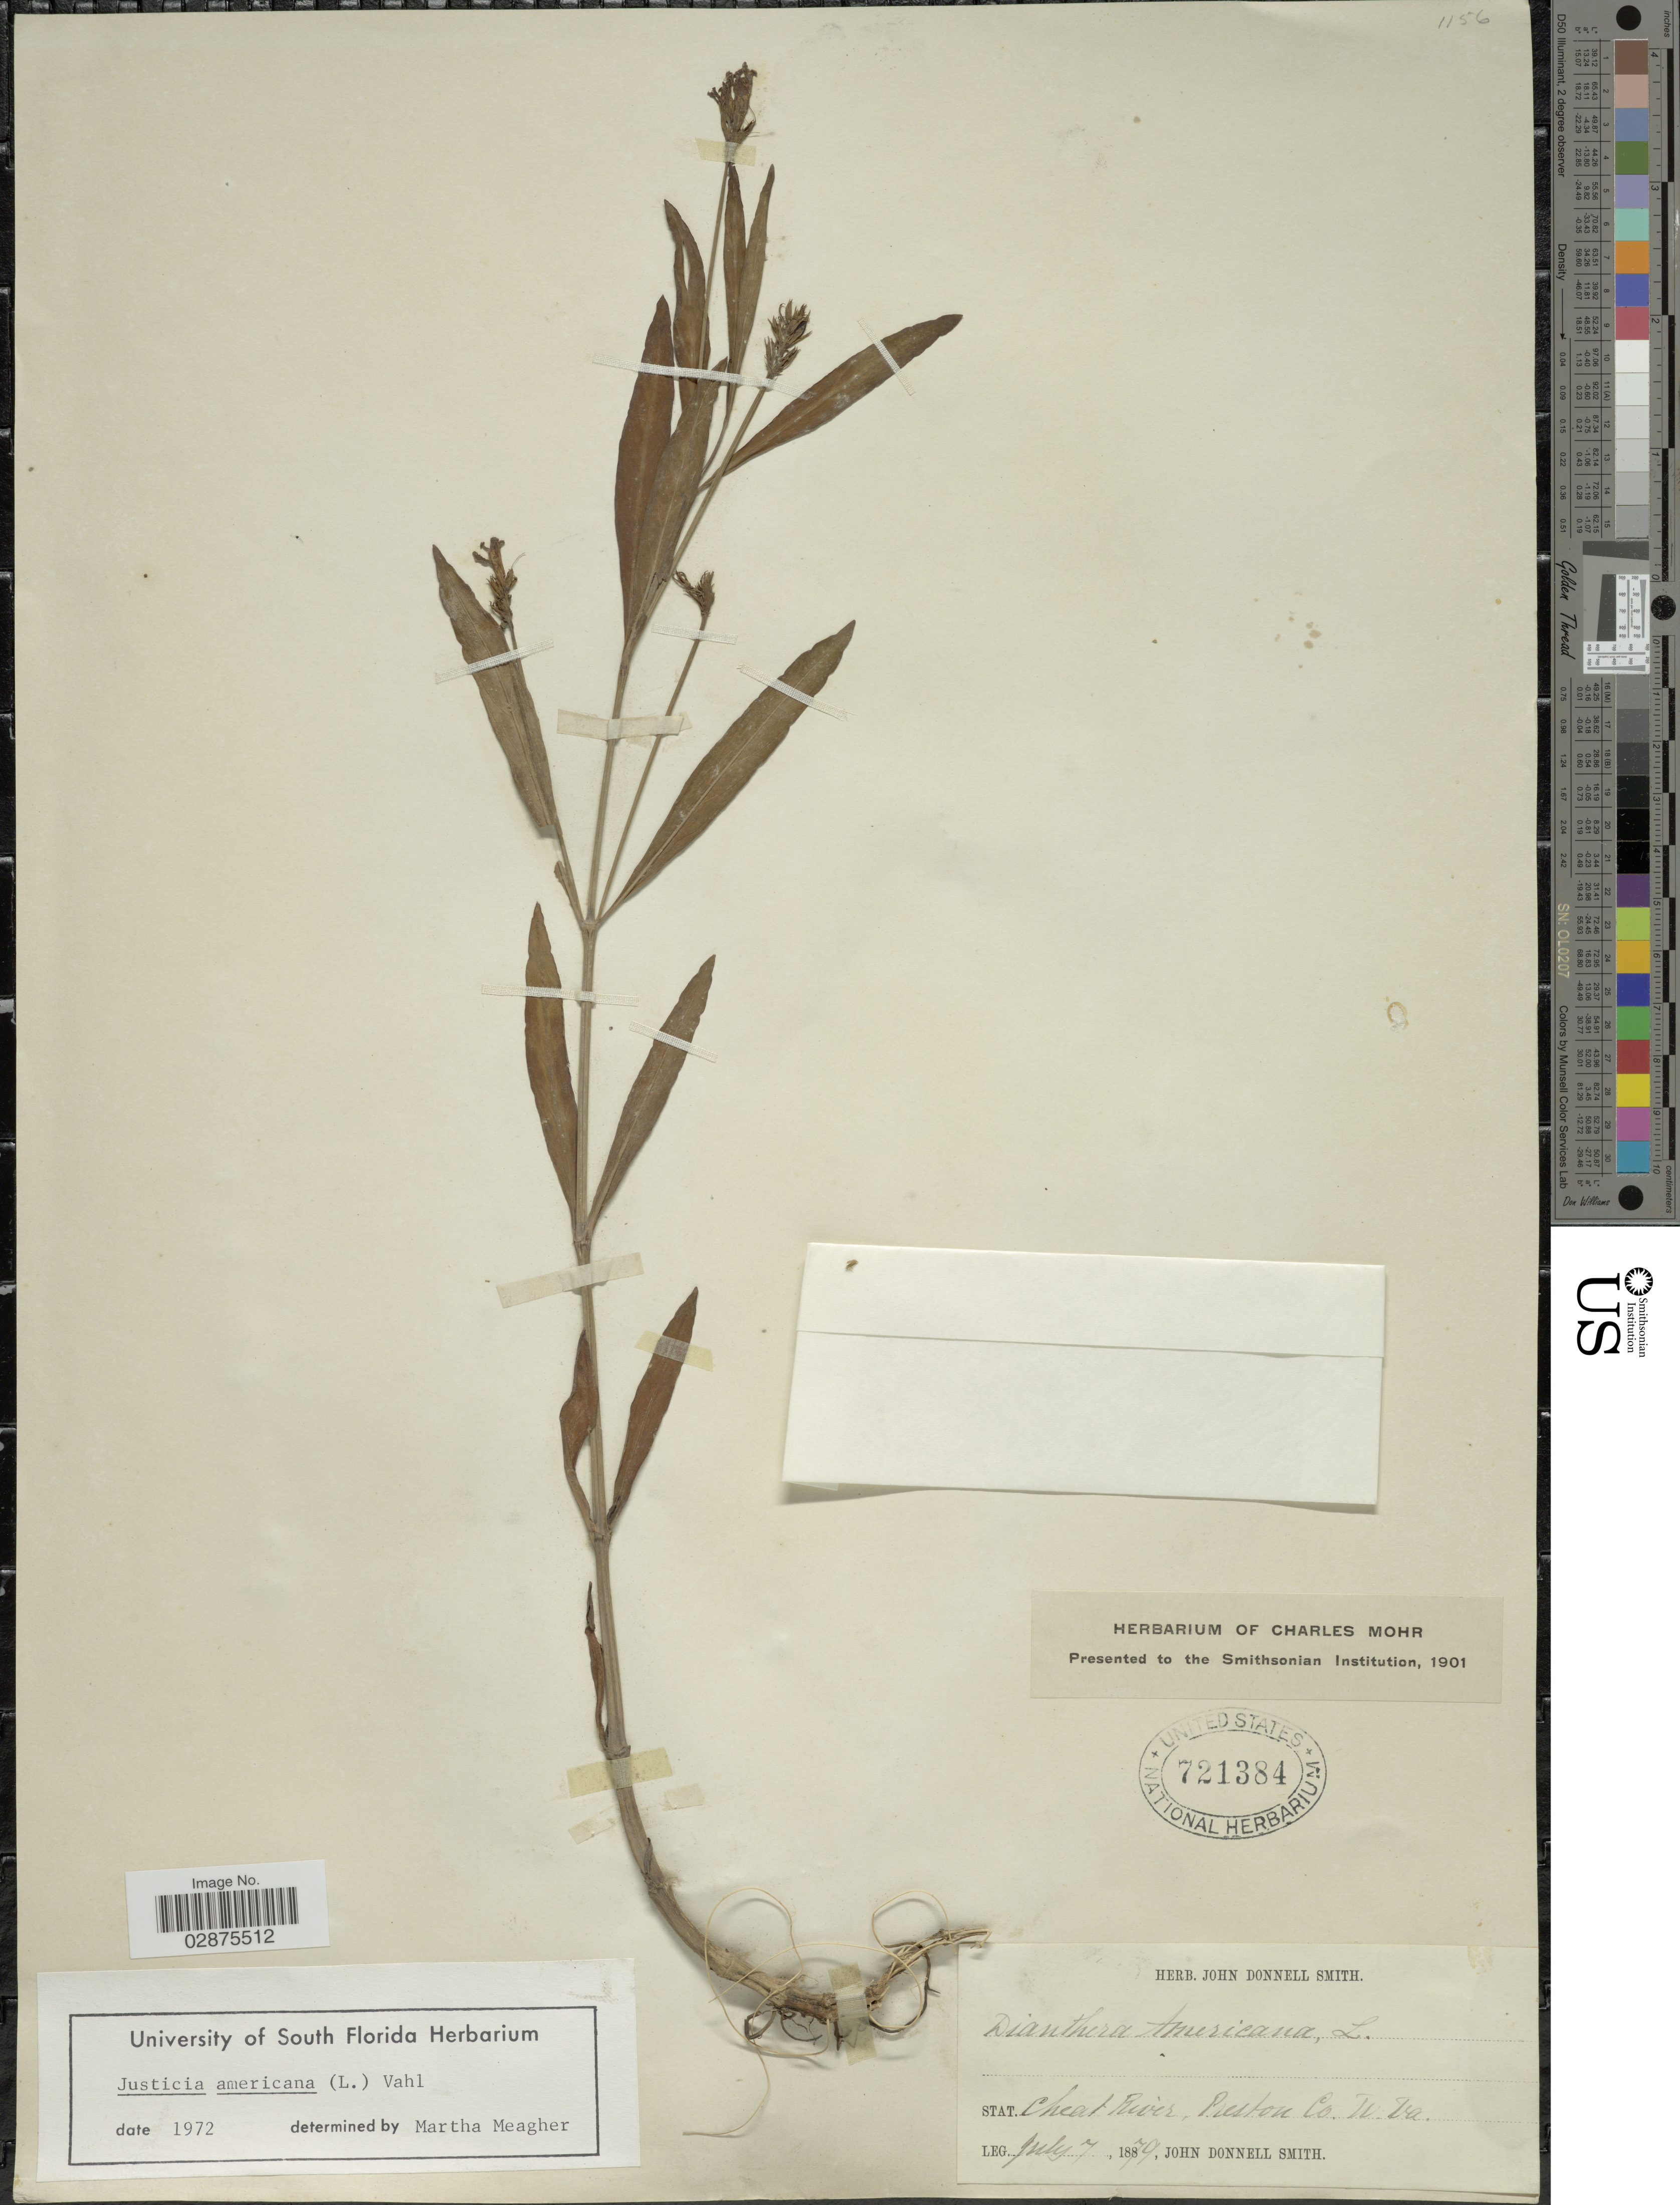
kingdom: Plantae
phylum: Tracheophyta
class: Magnoliopsida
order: Lamiales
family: Acanthaceae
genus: Justicia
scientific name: Justicia americana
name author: (L.) Vahl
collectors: J. Donnell Smith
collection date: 1879-07-07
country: United States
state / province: West Virginia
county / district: Preston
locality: Stat. Cheat River, Preston Co. W. Va.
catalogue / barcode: US 721384